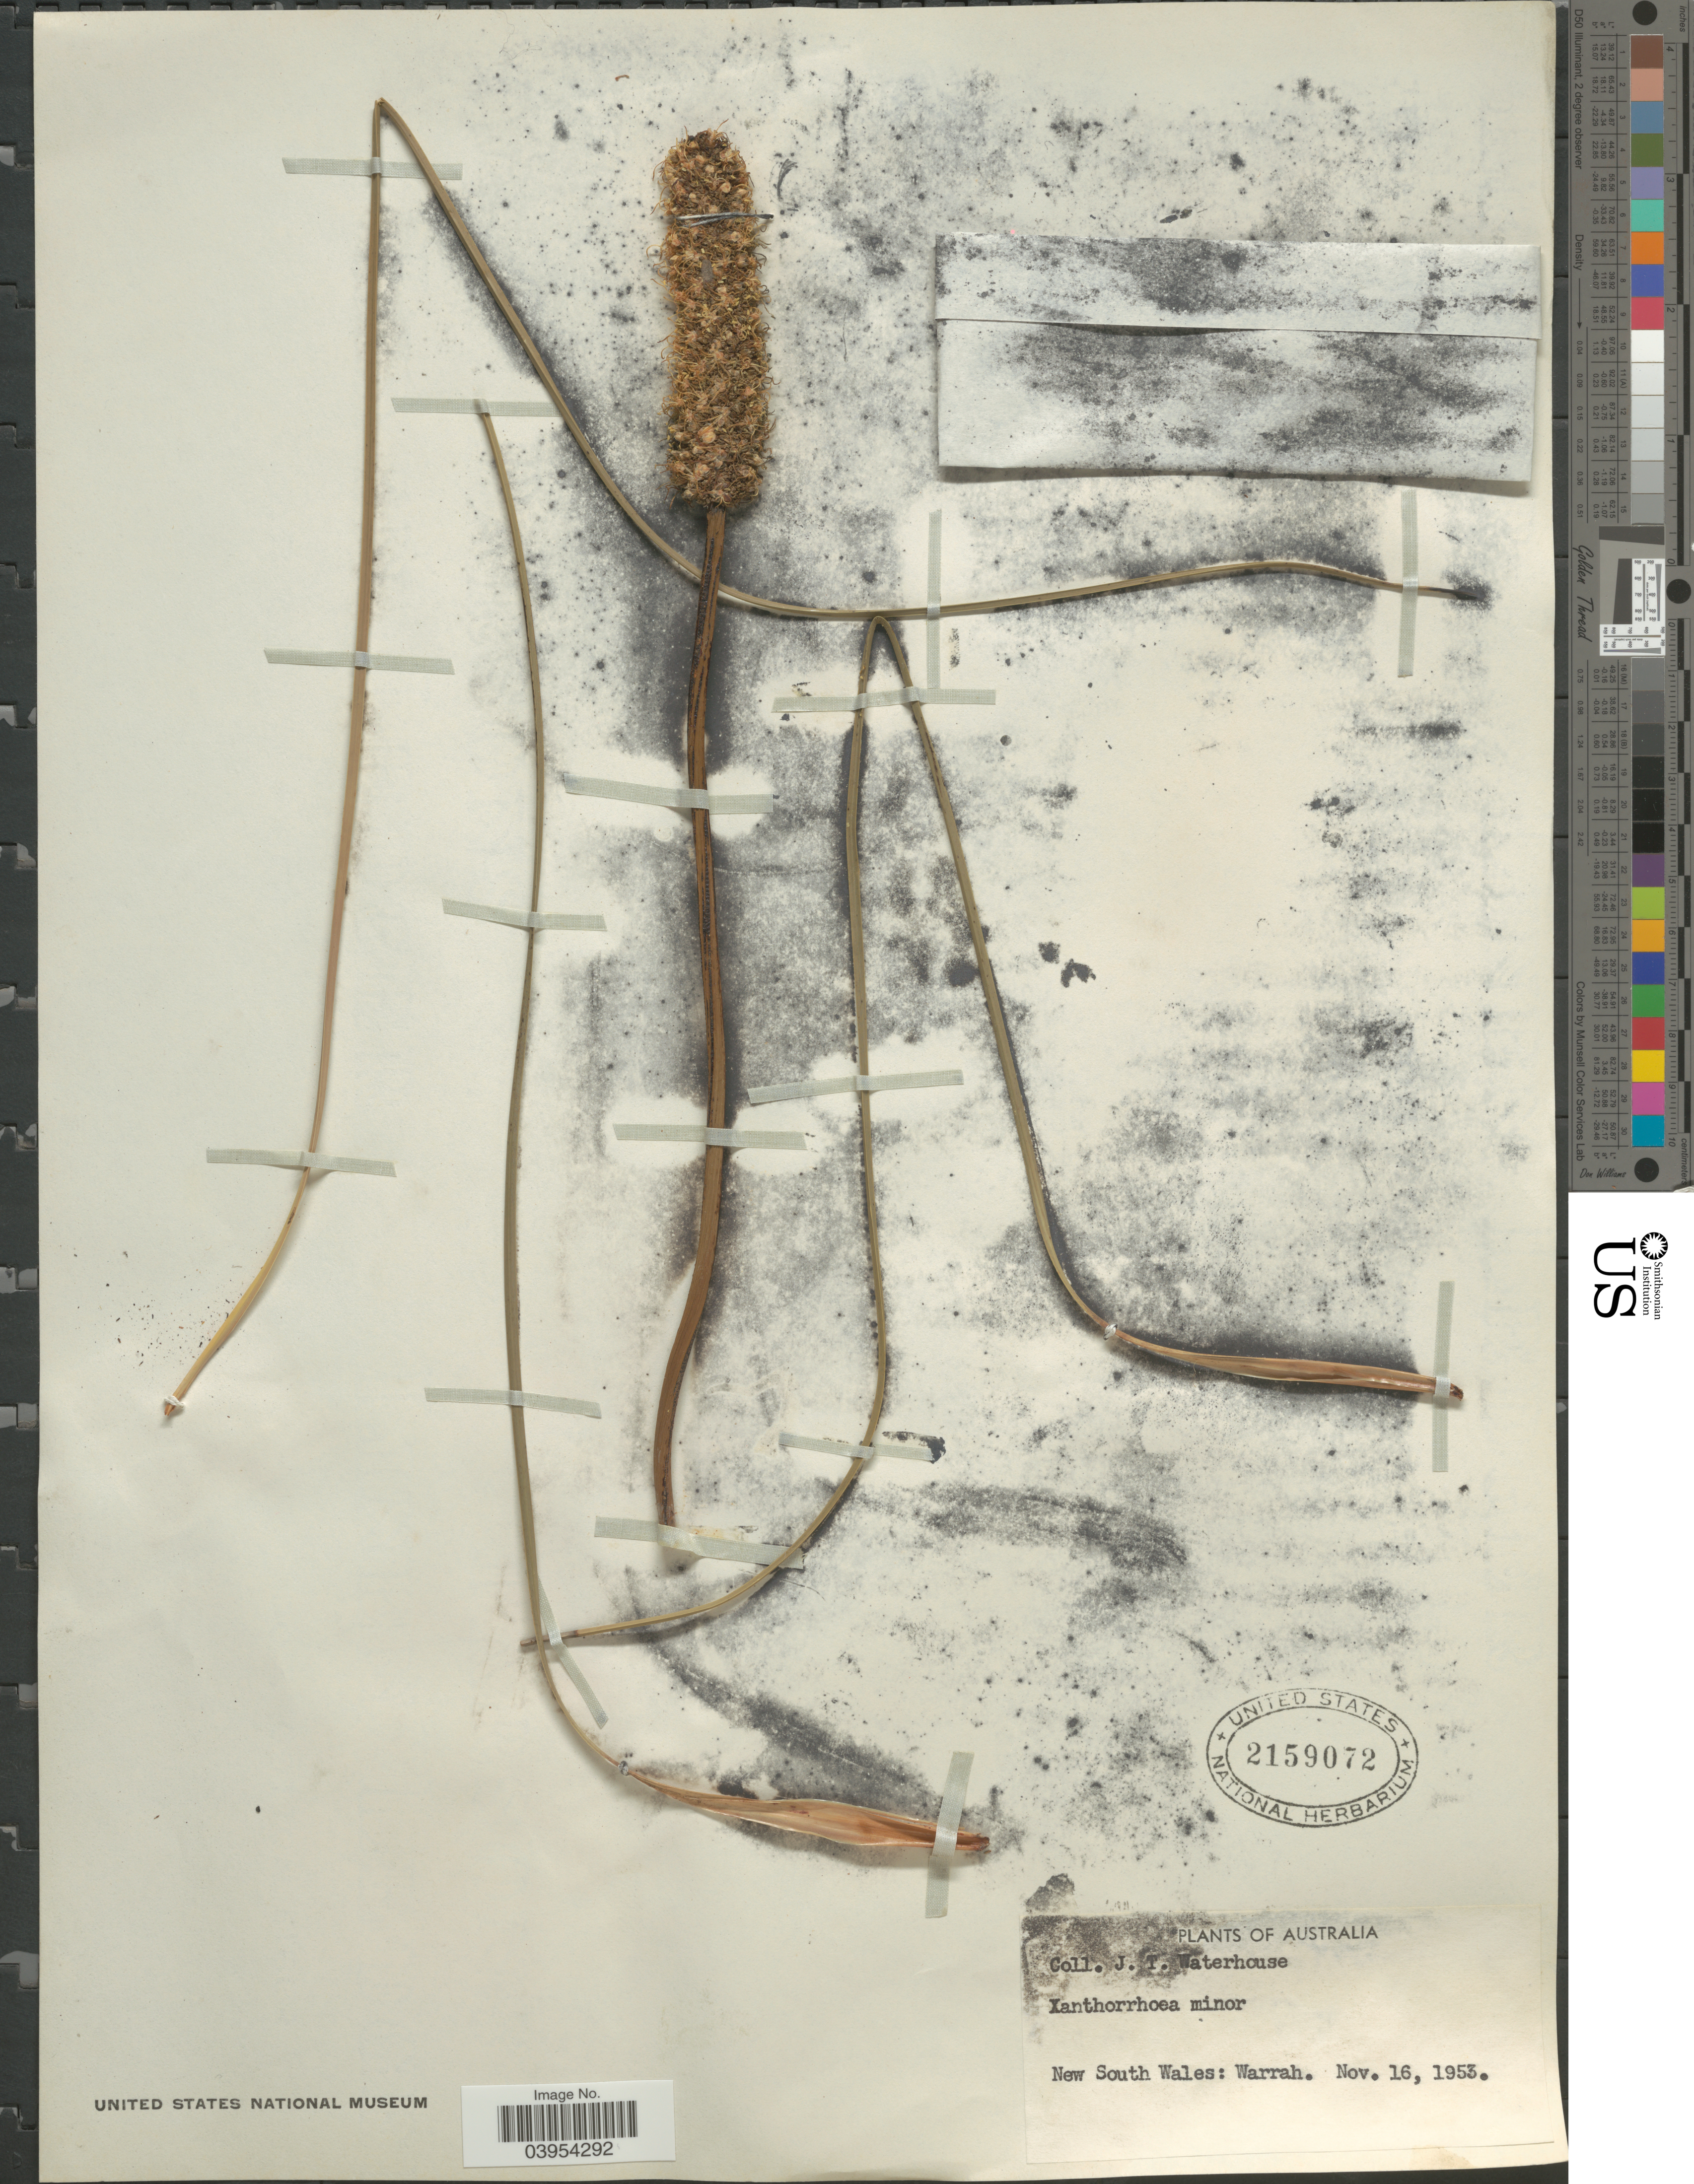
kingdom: Plantae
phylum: Tracheophyta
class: Liliopsida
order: Asparagales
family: Asphodelaceae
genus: Xanthorrhoea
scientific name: Xanthorrhoea minor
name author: R. Br.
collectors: J. Waterhouse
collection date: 1953-11-16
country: Australia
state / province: New South Wales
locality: Warrah.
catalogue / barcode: US 2159072